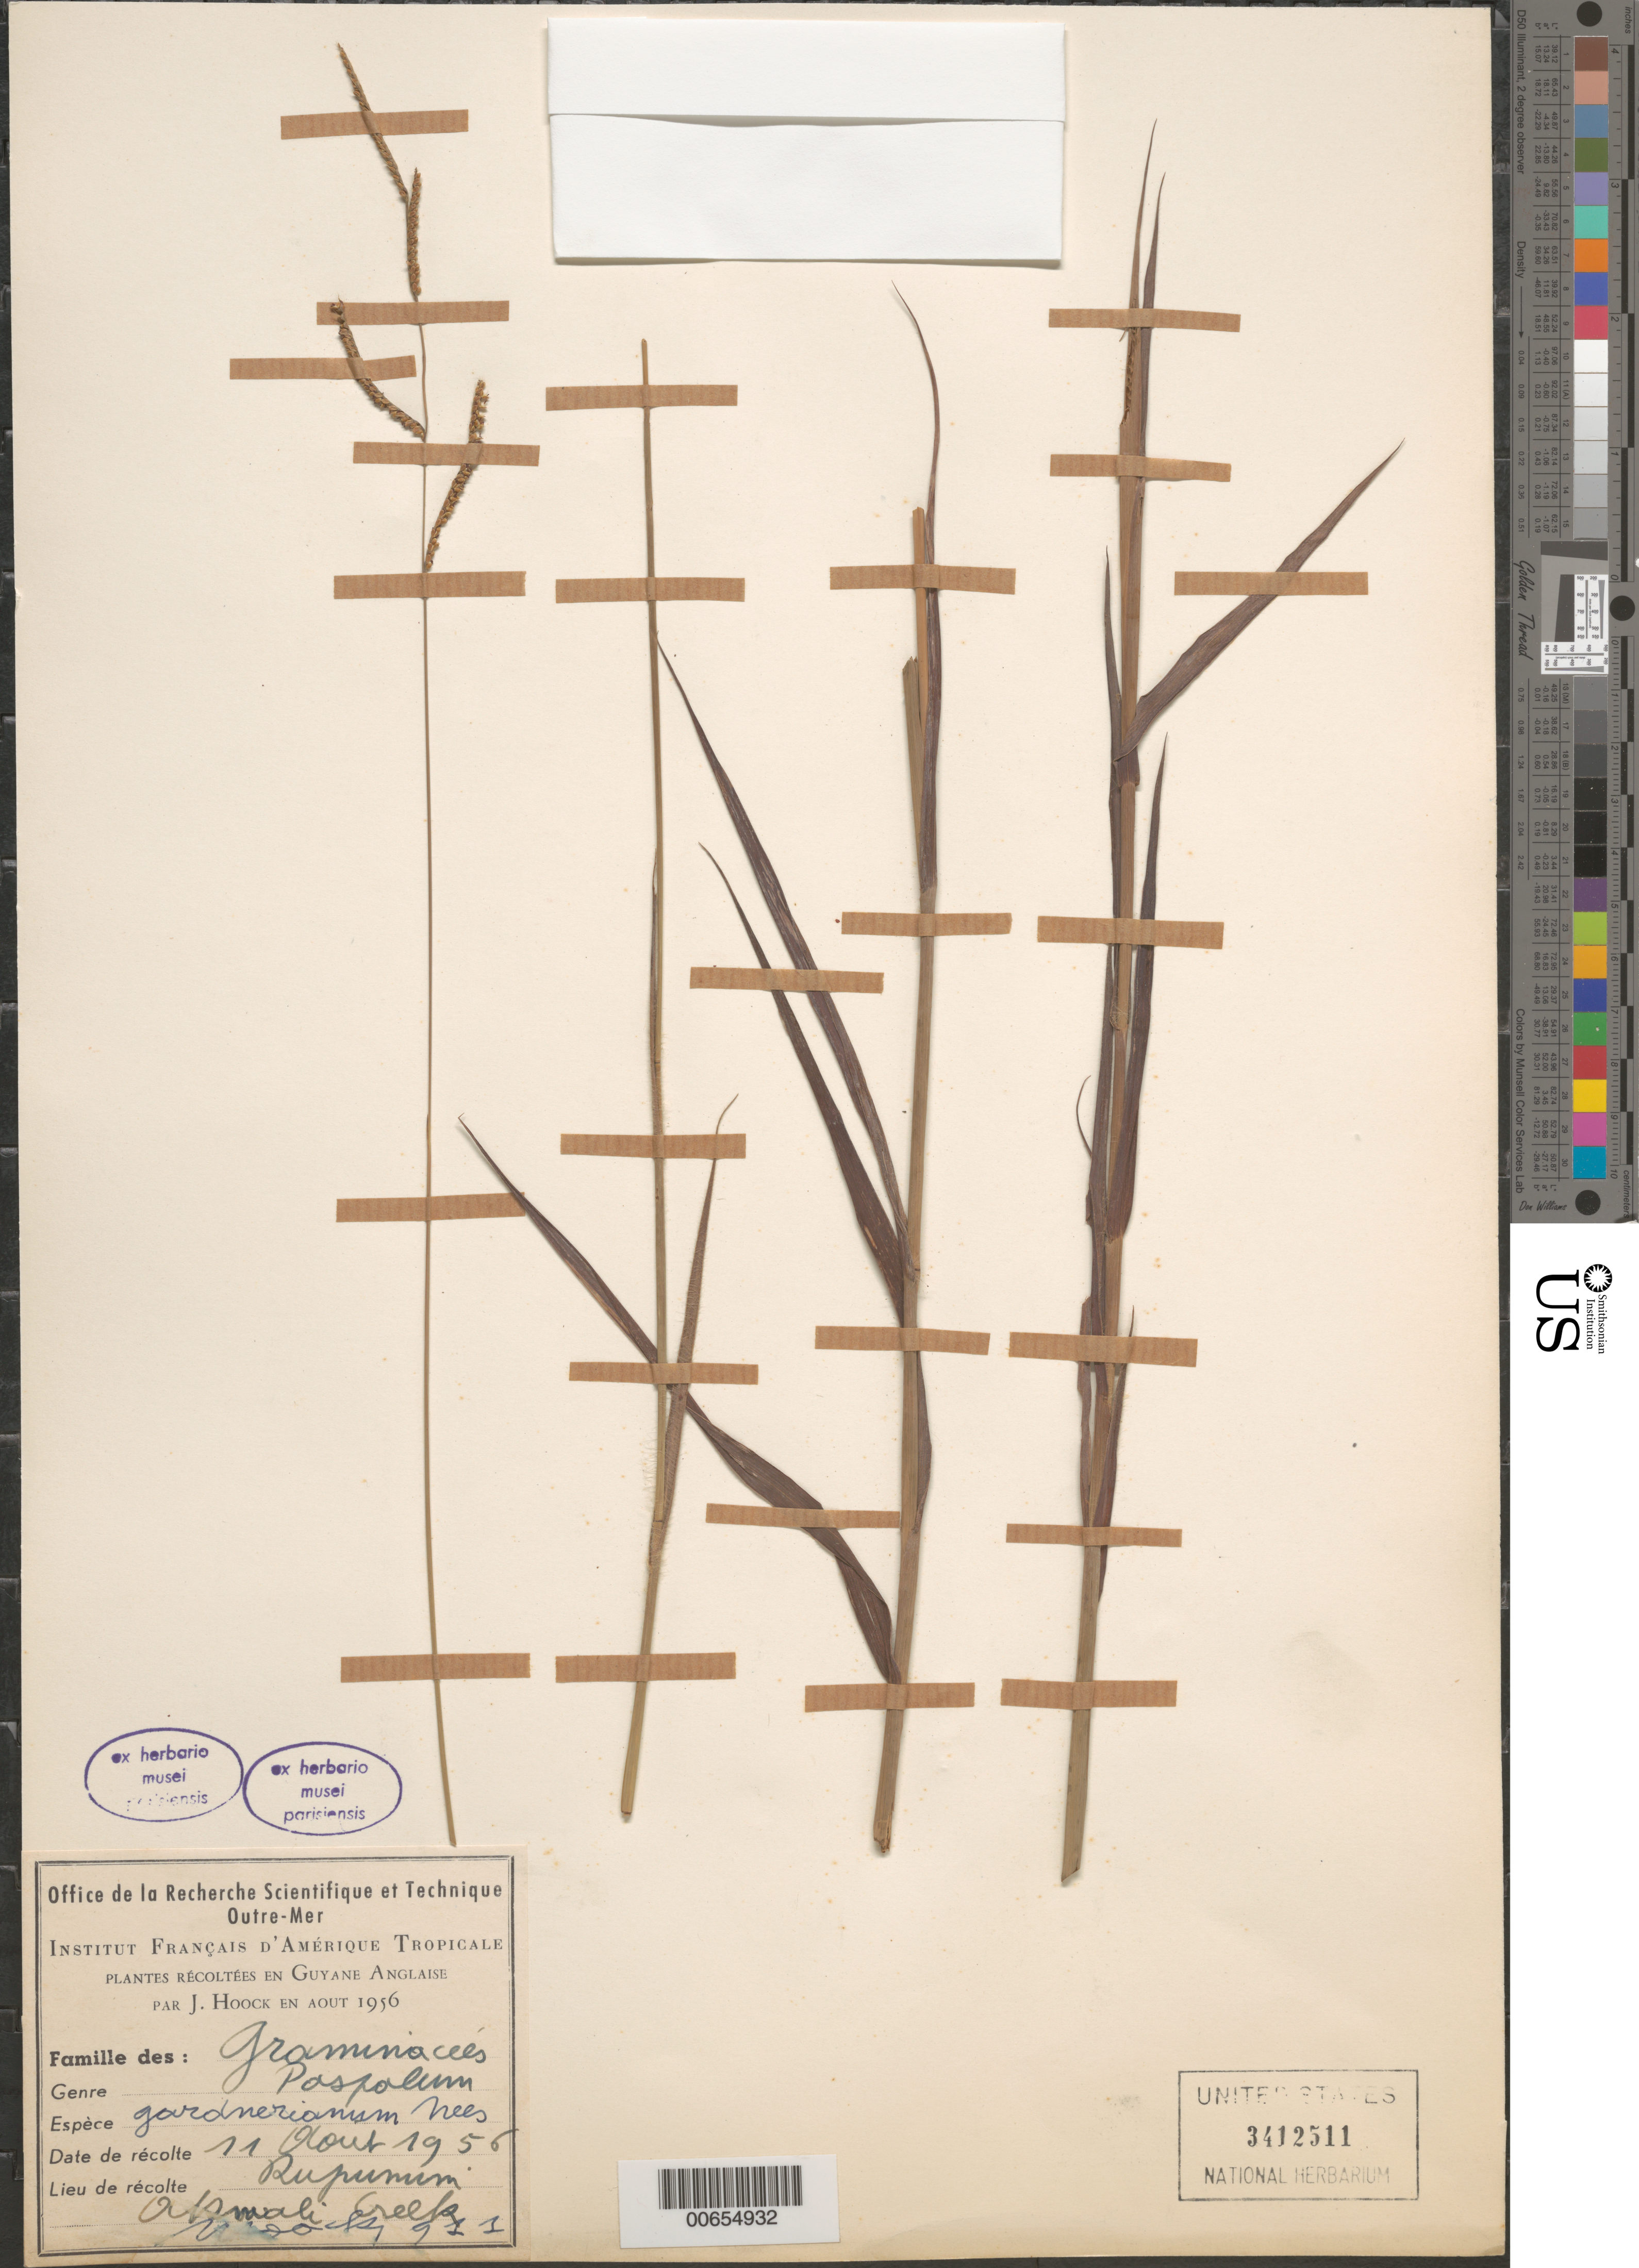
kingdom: Plantae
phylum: Tracheophyta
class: Liliopsida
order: Poales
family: Poaceae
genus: Paspalum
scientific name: Paspalum gardnerianum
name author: Nees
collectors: J. Hoock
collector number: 911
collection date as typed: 11-Aug-56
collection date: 1956-08-11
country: Guyana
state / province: U. Takutu-U. Essequibo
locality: Rupununi, Akwali Creek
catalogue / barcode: US 3412511